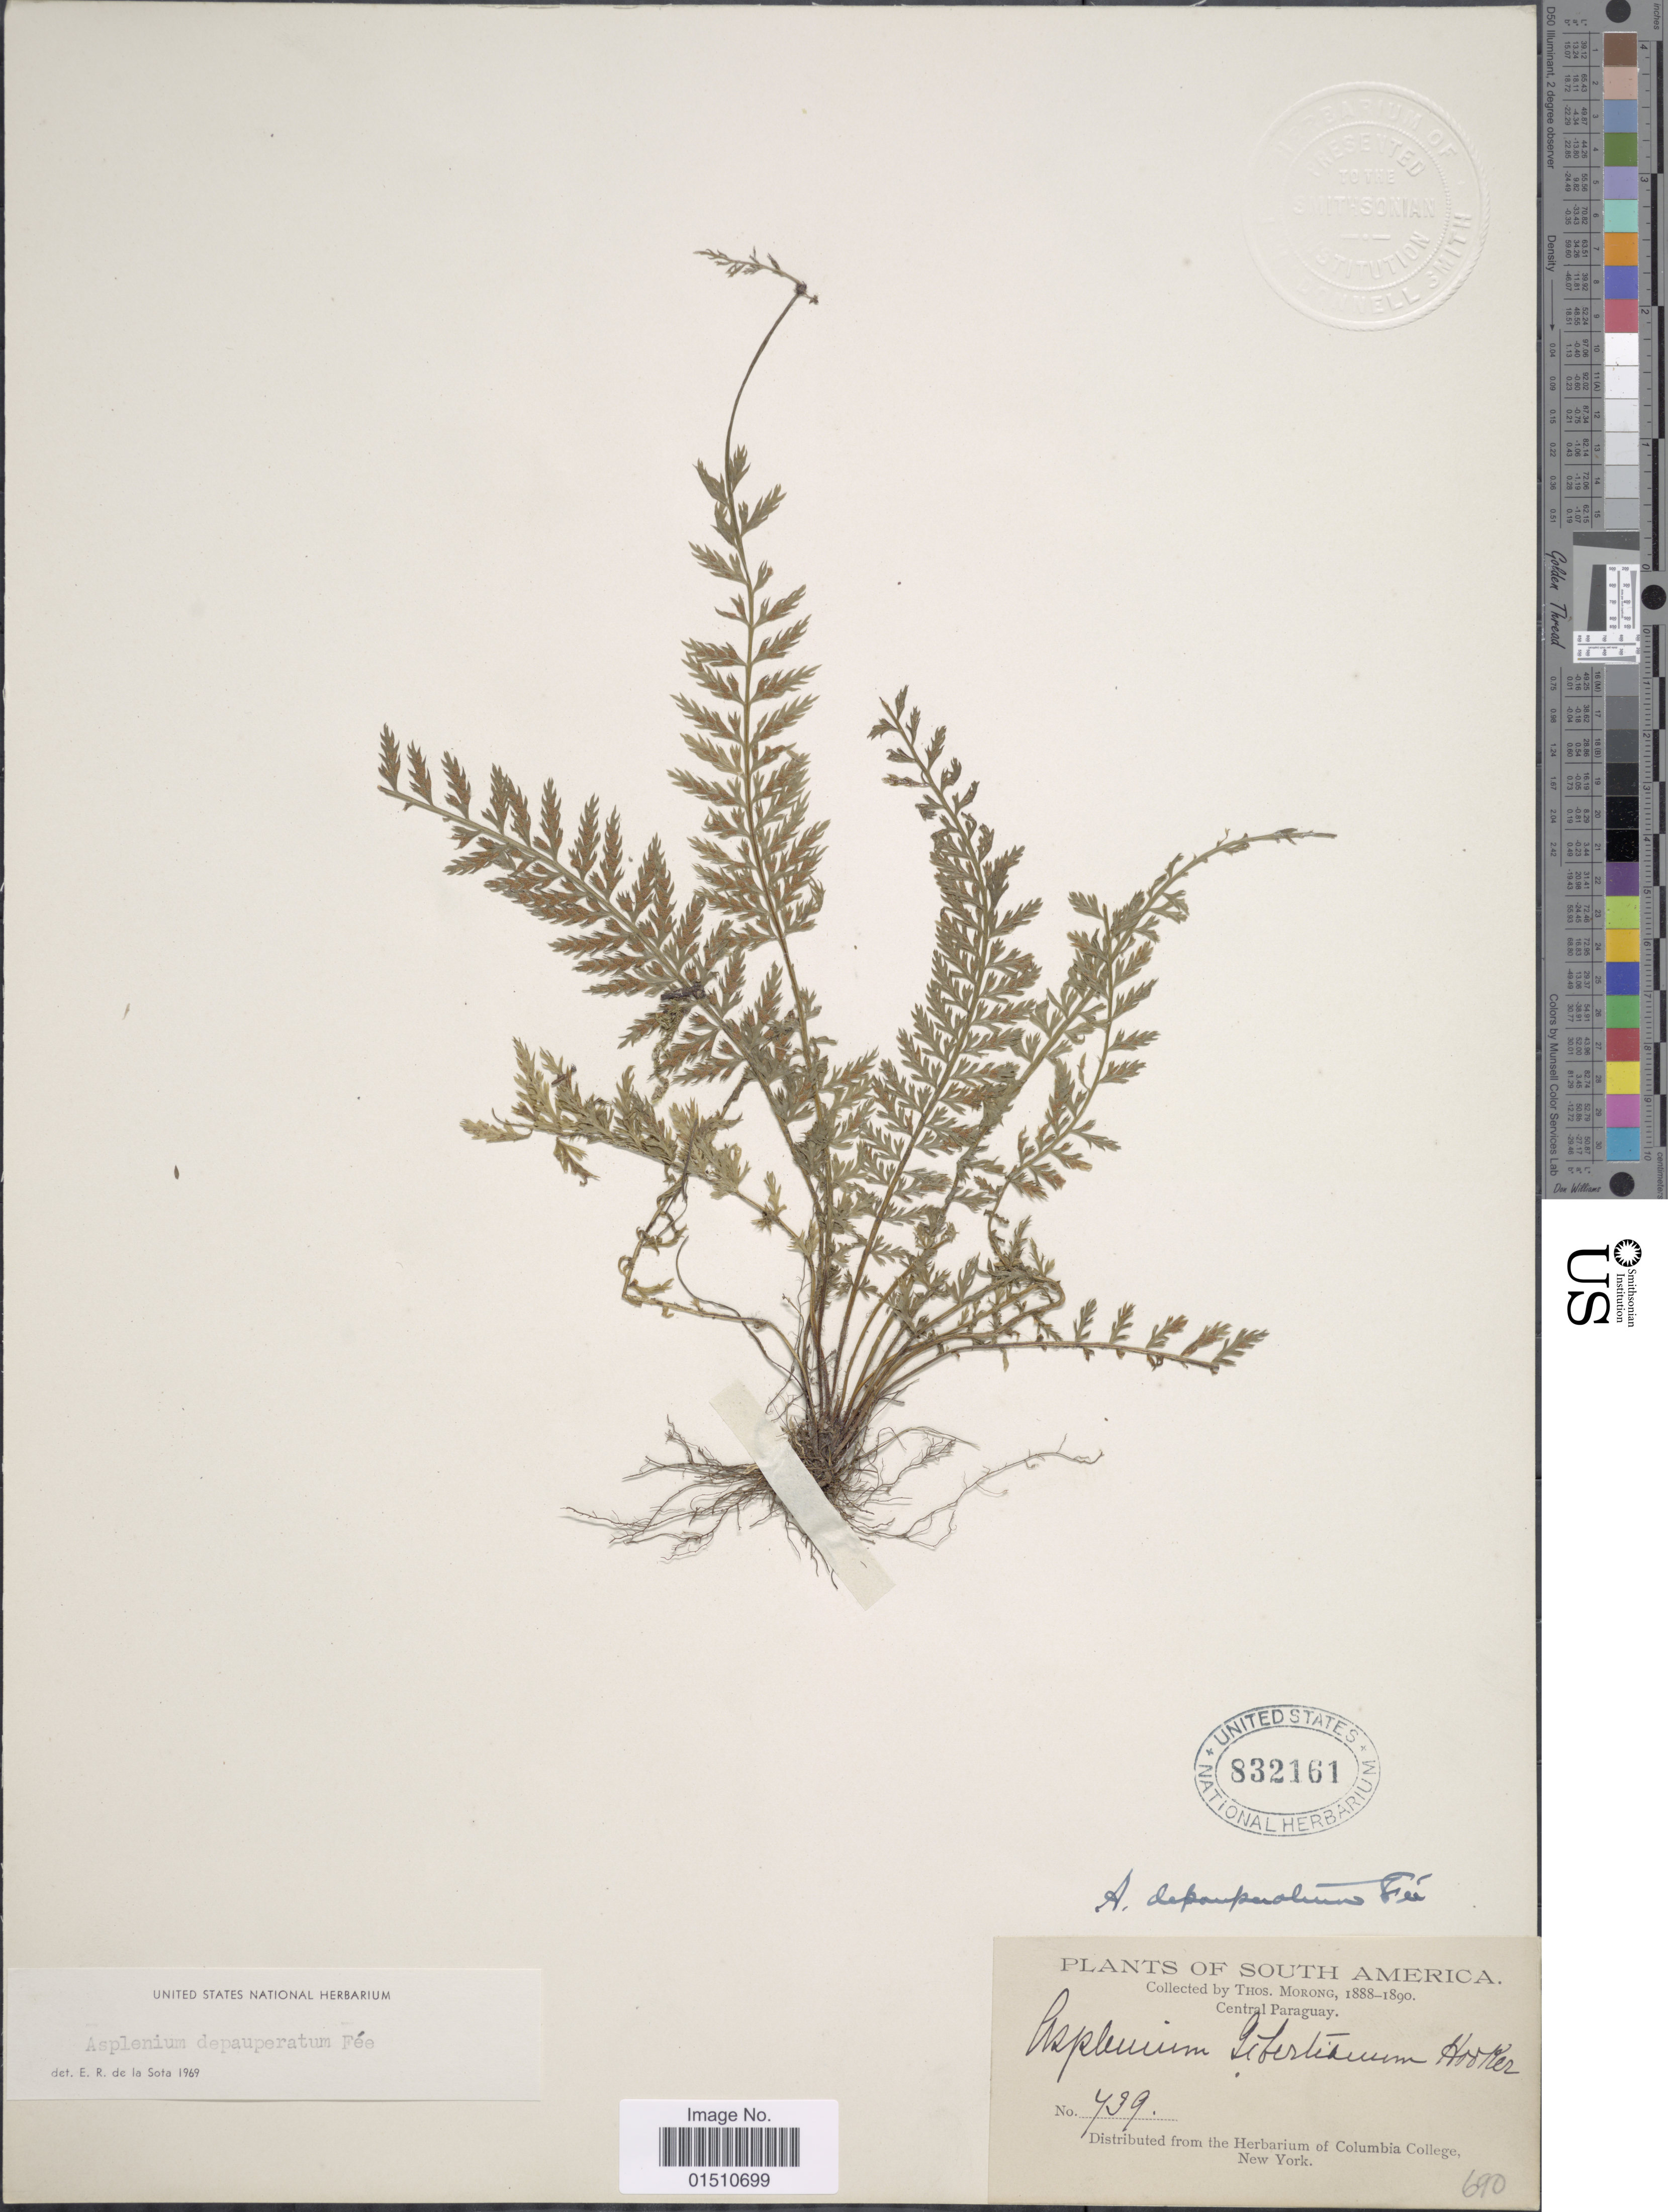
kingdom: Plantae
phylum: Tracheophyta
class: Polypodiopsida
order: Polypodiales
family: Aspleniaceae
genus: Asplenium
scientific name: Asplenium depauperatum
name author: Fée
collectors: ex herb. T. Morong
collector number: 739*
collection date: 1888/1890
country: Paraguay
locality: South America, Central Paraguay.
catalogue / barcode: US 832161